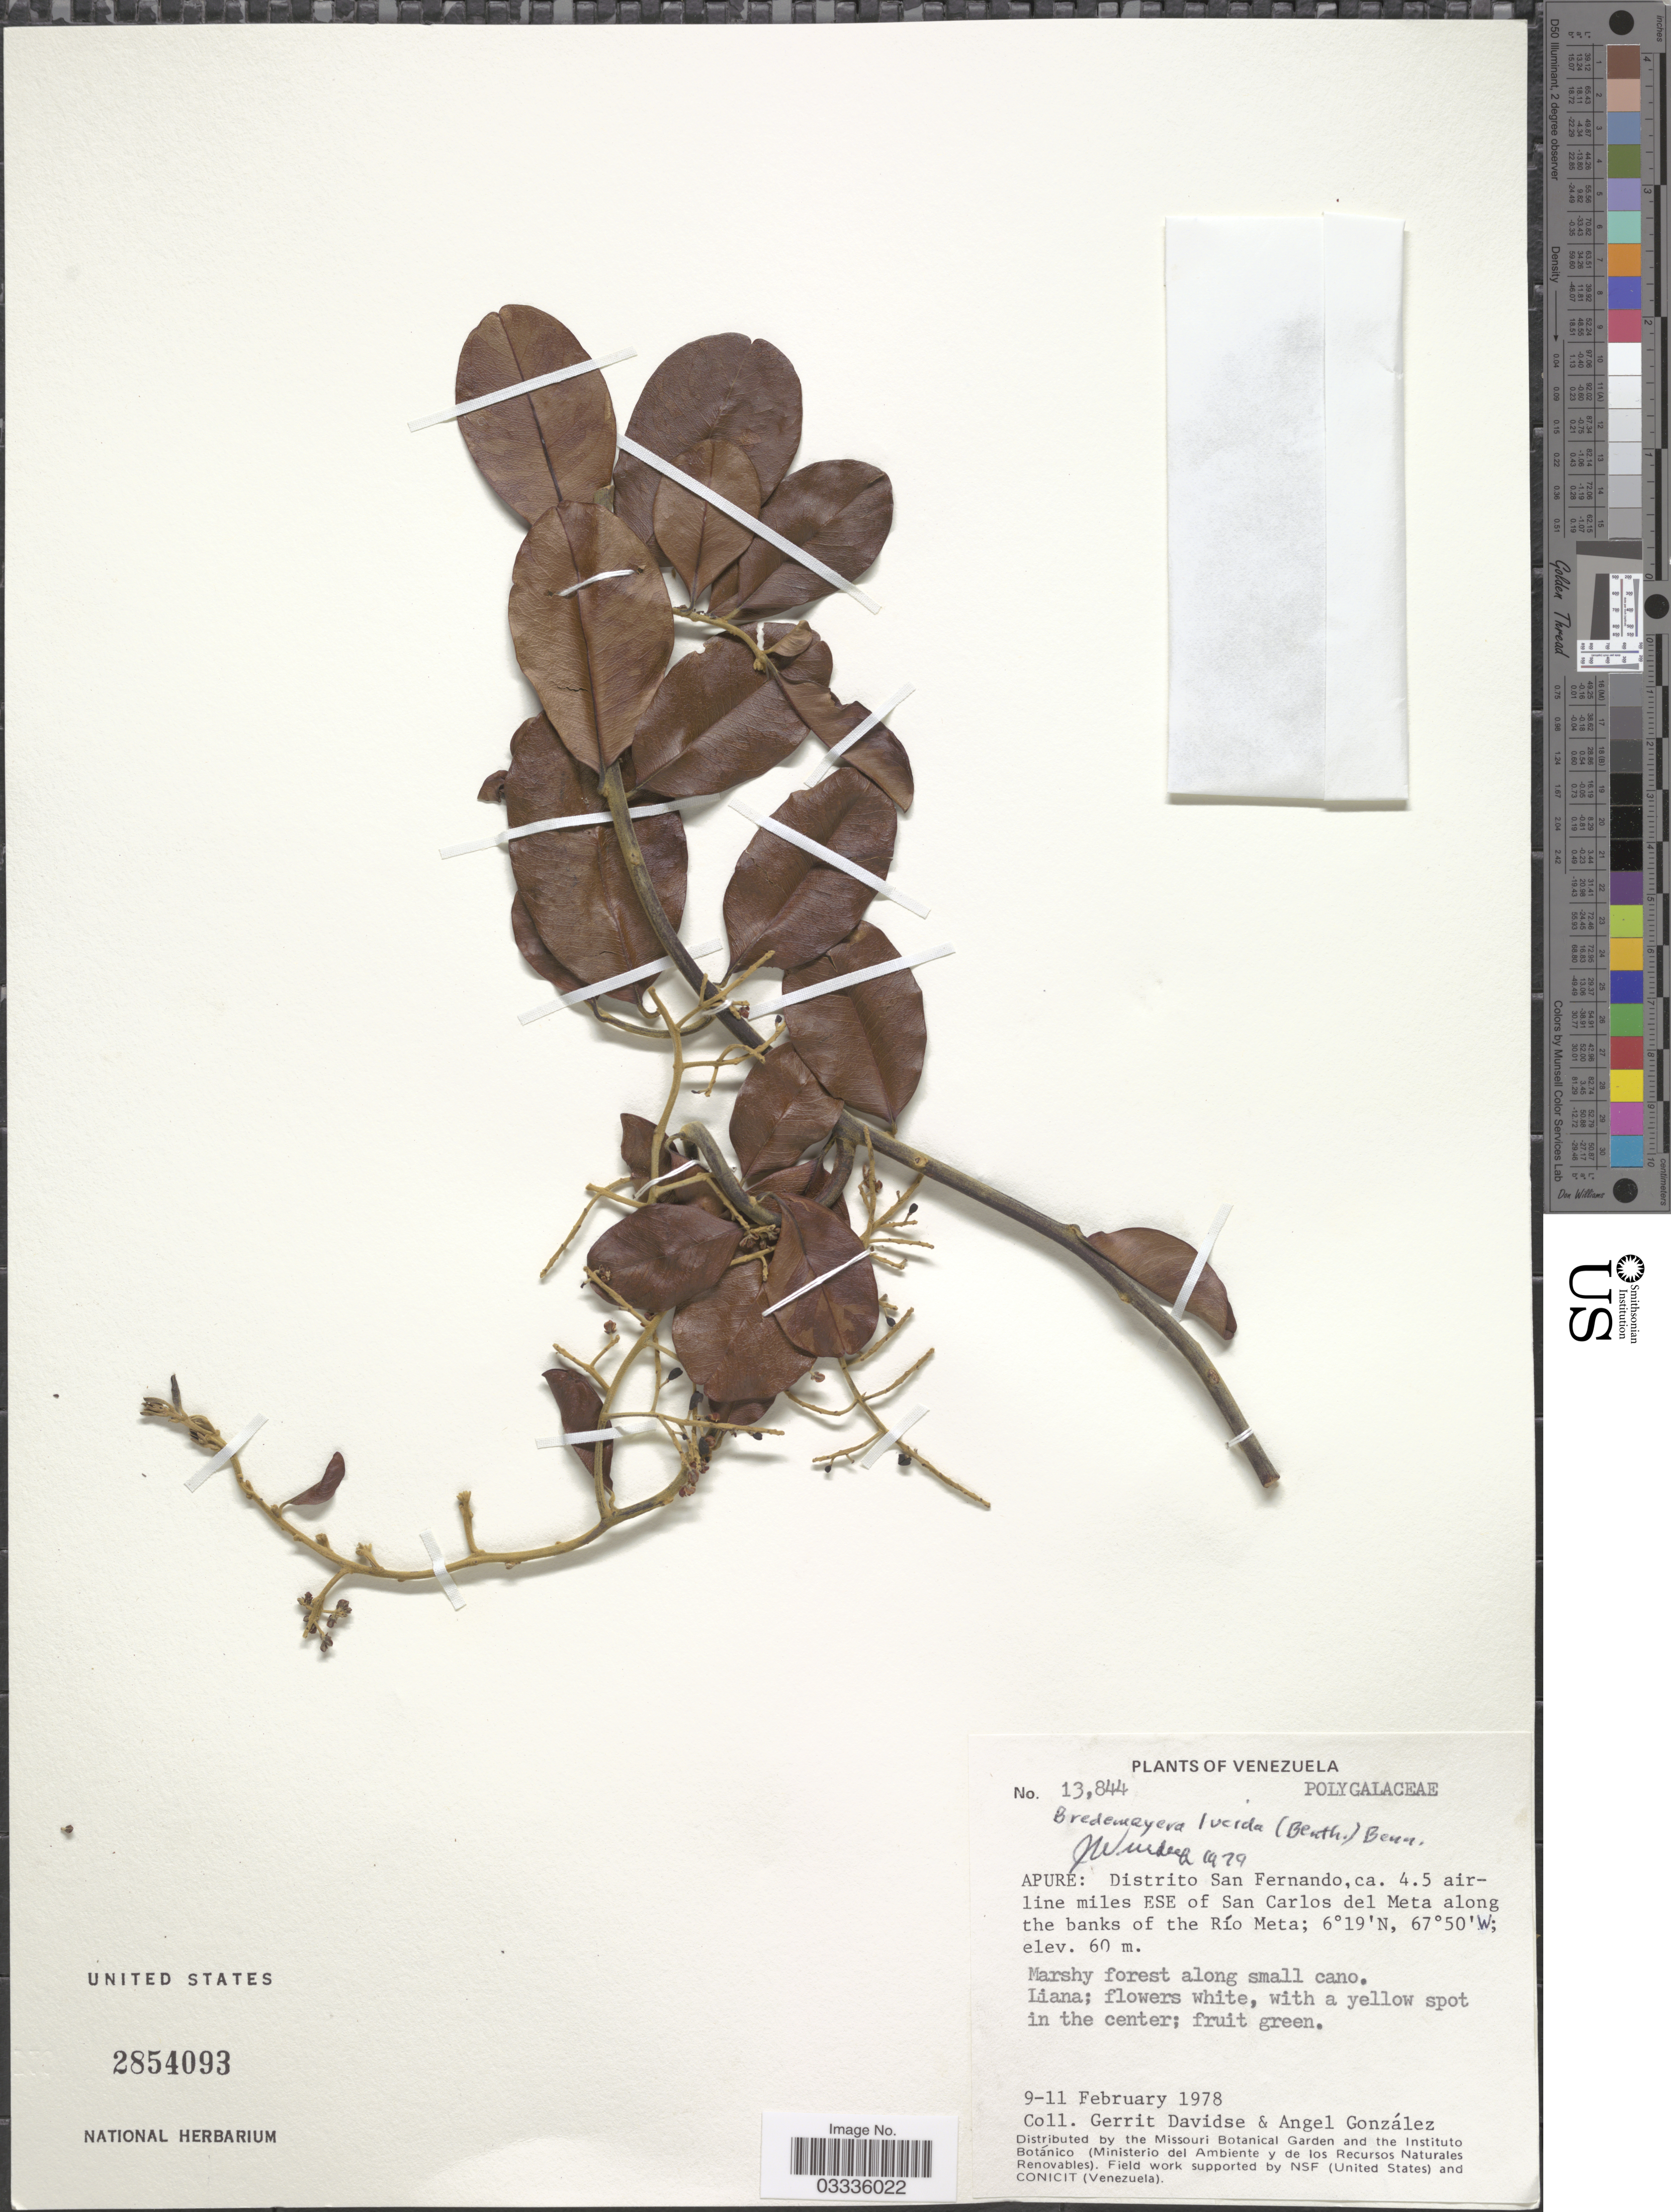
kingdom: Plantae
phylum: Tracheophyta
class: Magnoliopsida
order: Fabales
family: Polygalaceae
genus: Bredemeyera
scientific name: Bredemeyera lucida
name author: (Benth.) Klotzsch ex Hassk.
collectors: G. Davidse & A. C. González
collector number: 13844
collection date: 1978-02-09/1978-02-11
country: Venezuela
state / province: Apure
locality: Distrito San Fernando, ca. 4.5 airline miles ESE of San Carlos del Meta along the banks of the Río Meta.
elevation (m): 60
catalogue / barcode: US 2854093